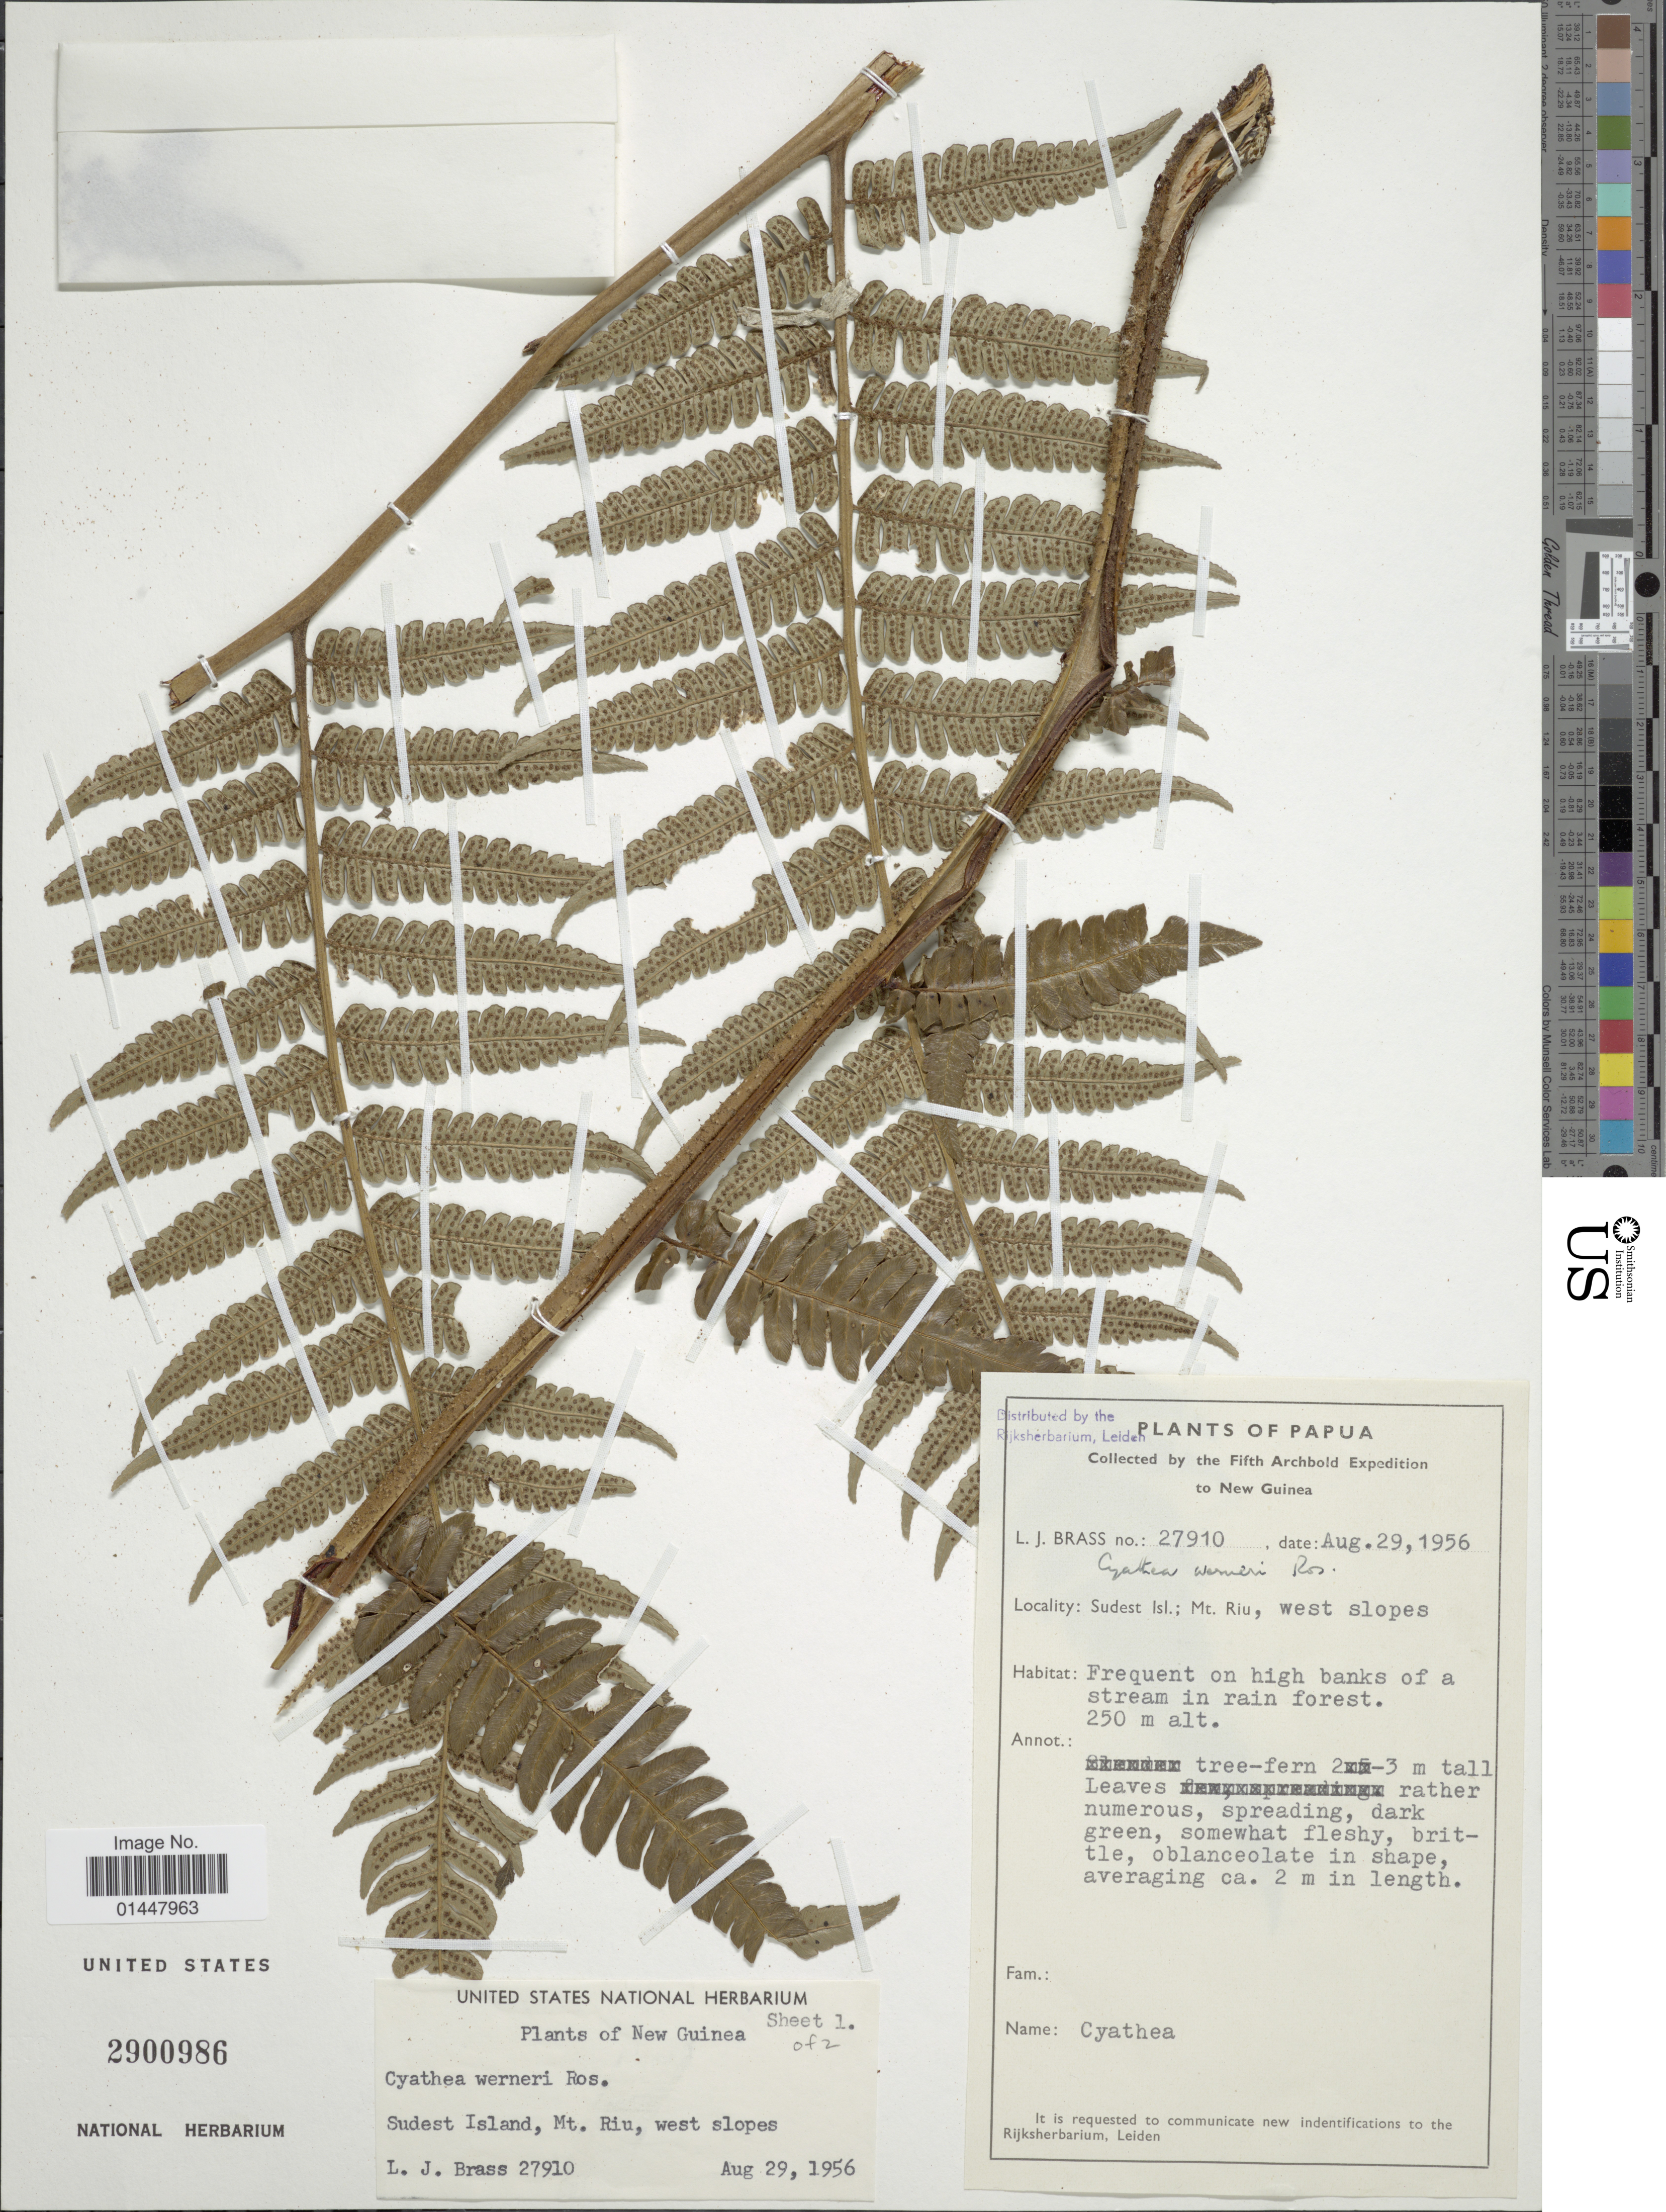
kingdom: Plantae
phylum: Tracheophyta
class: Polypodiopsida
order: Cyatheales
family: Cyatheaceae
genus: Sphaeropteris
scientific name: Sphaeropteris werneri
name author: (Rosenst.) R.M. Tryon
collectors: L. J. Brass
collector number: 27910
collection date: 1956-08-29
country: Papua New Guinea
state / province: Milne Bay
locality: New Guinea, Papua, Sudest isl; Mt. Riu, west slopes.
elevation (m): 250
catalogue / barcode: US 2900986